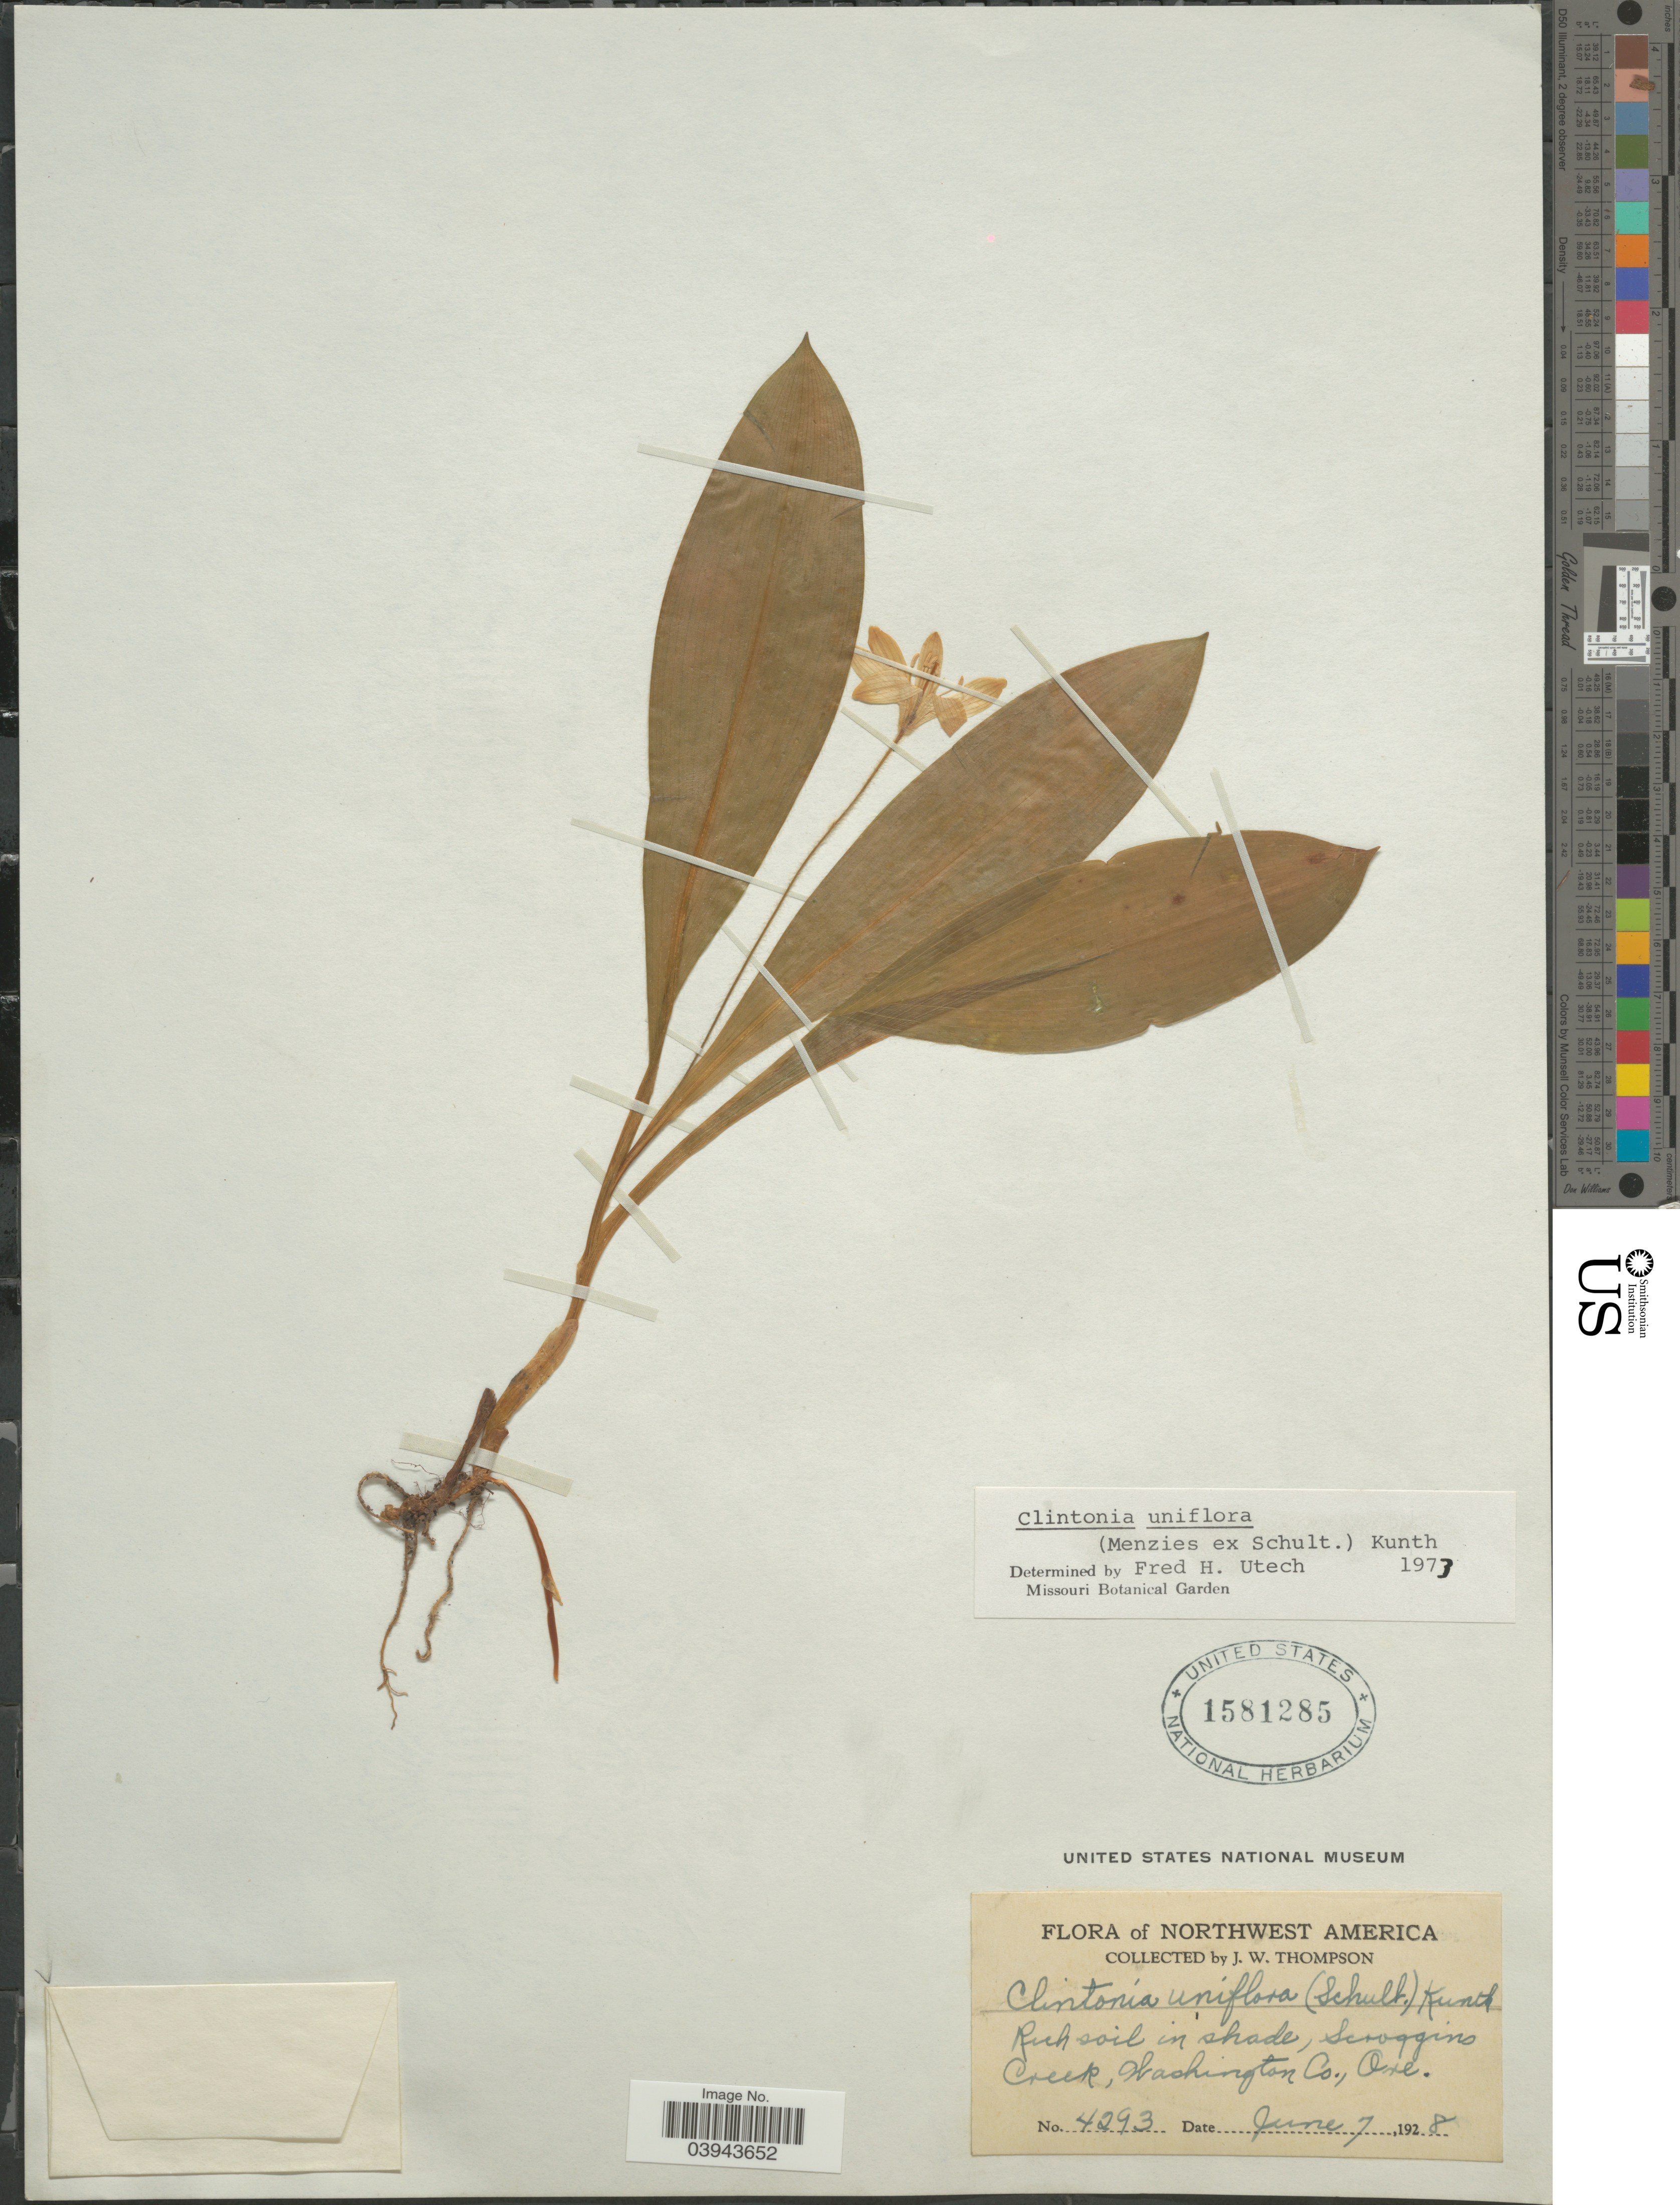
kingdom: Plantae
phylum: Tracheophyta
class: Liliopsida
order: Liliales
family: Liliaceae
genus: Clintonia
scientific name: Clintonia uniflora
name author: Kunth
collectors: J. Thompson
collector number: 4293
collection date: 1928-06-07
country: United States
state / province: Oregon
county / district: Washington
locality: Scroggins Creek, Washington Co.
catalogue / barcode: US 1581285